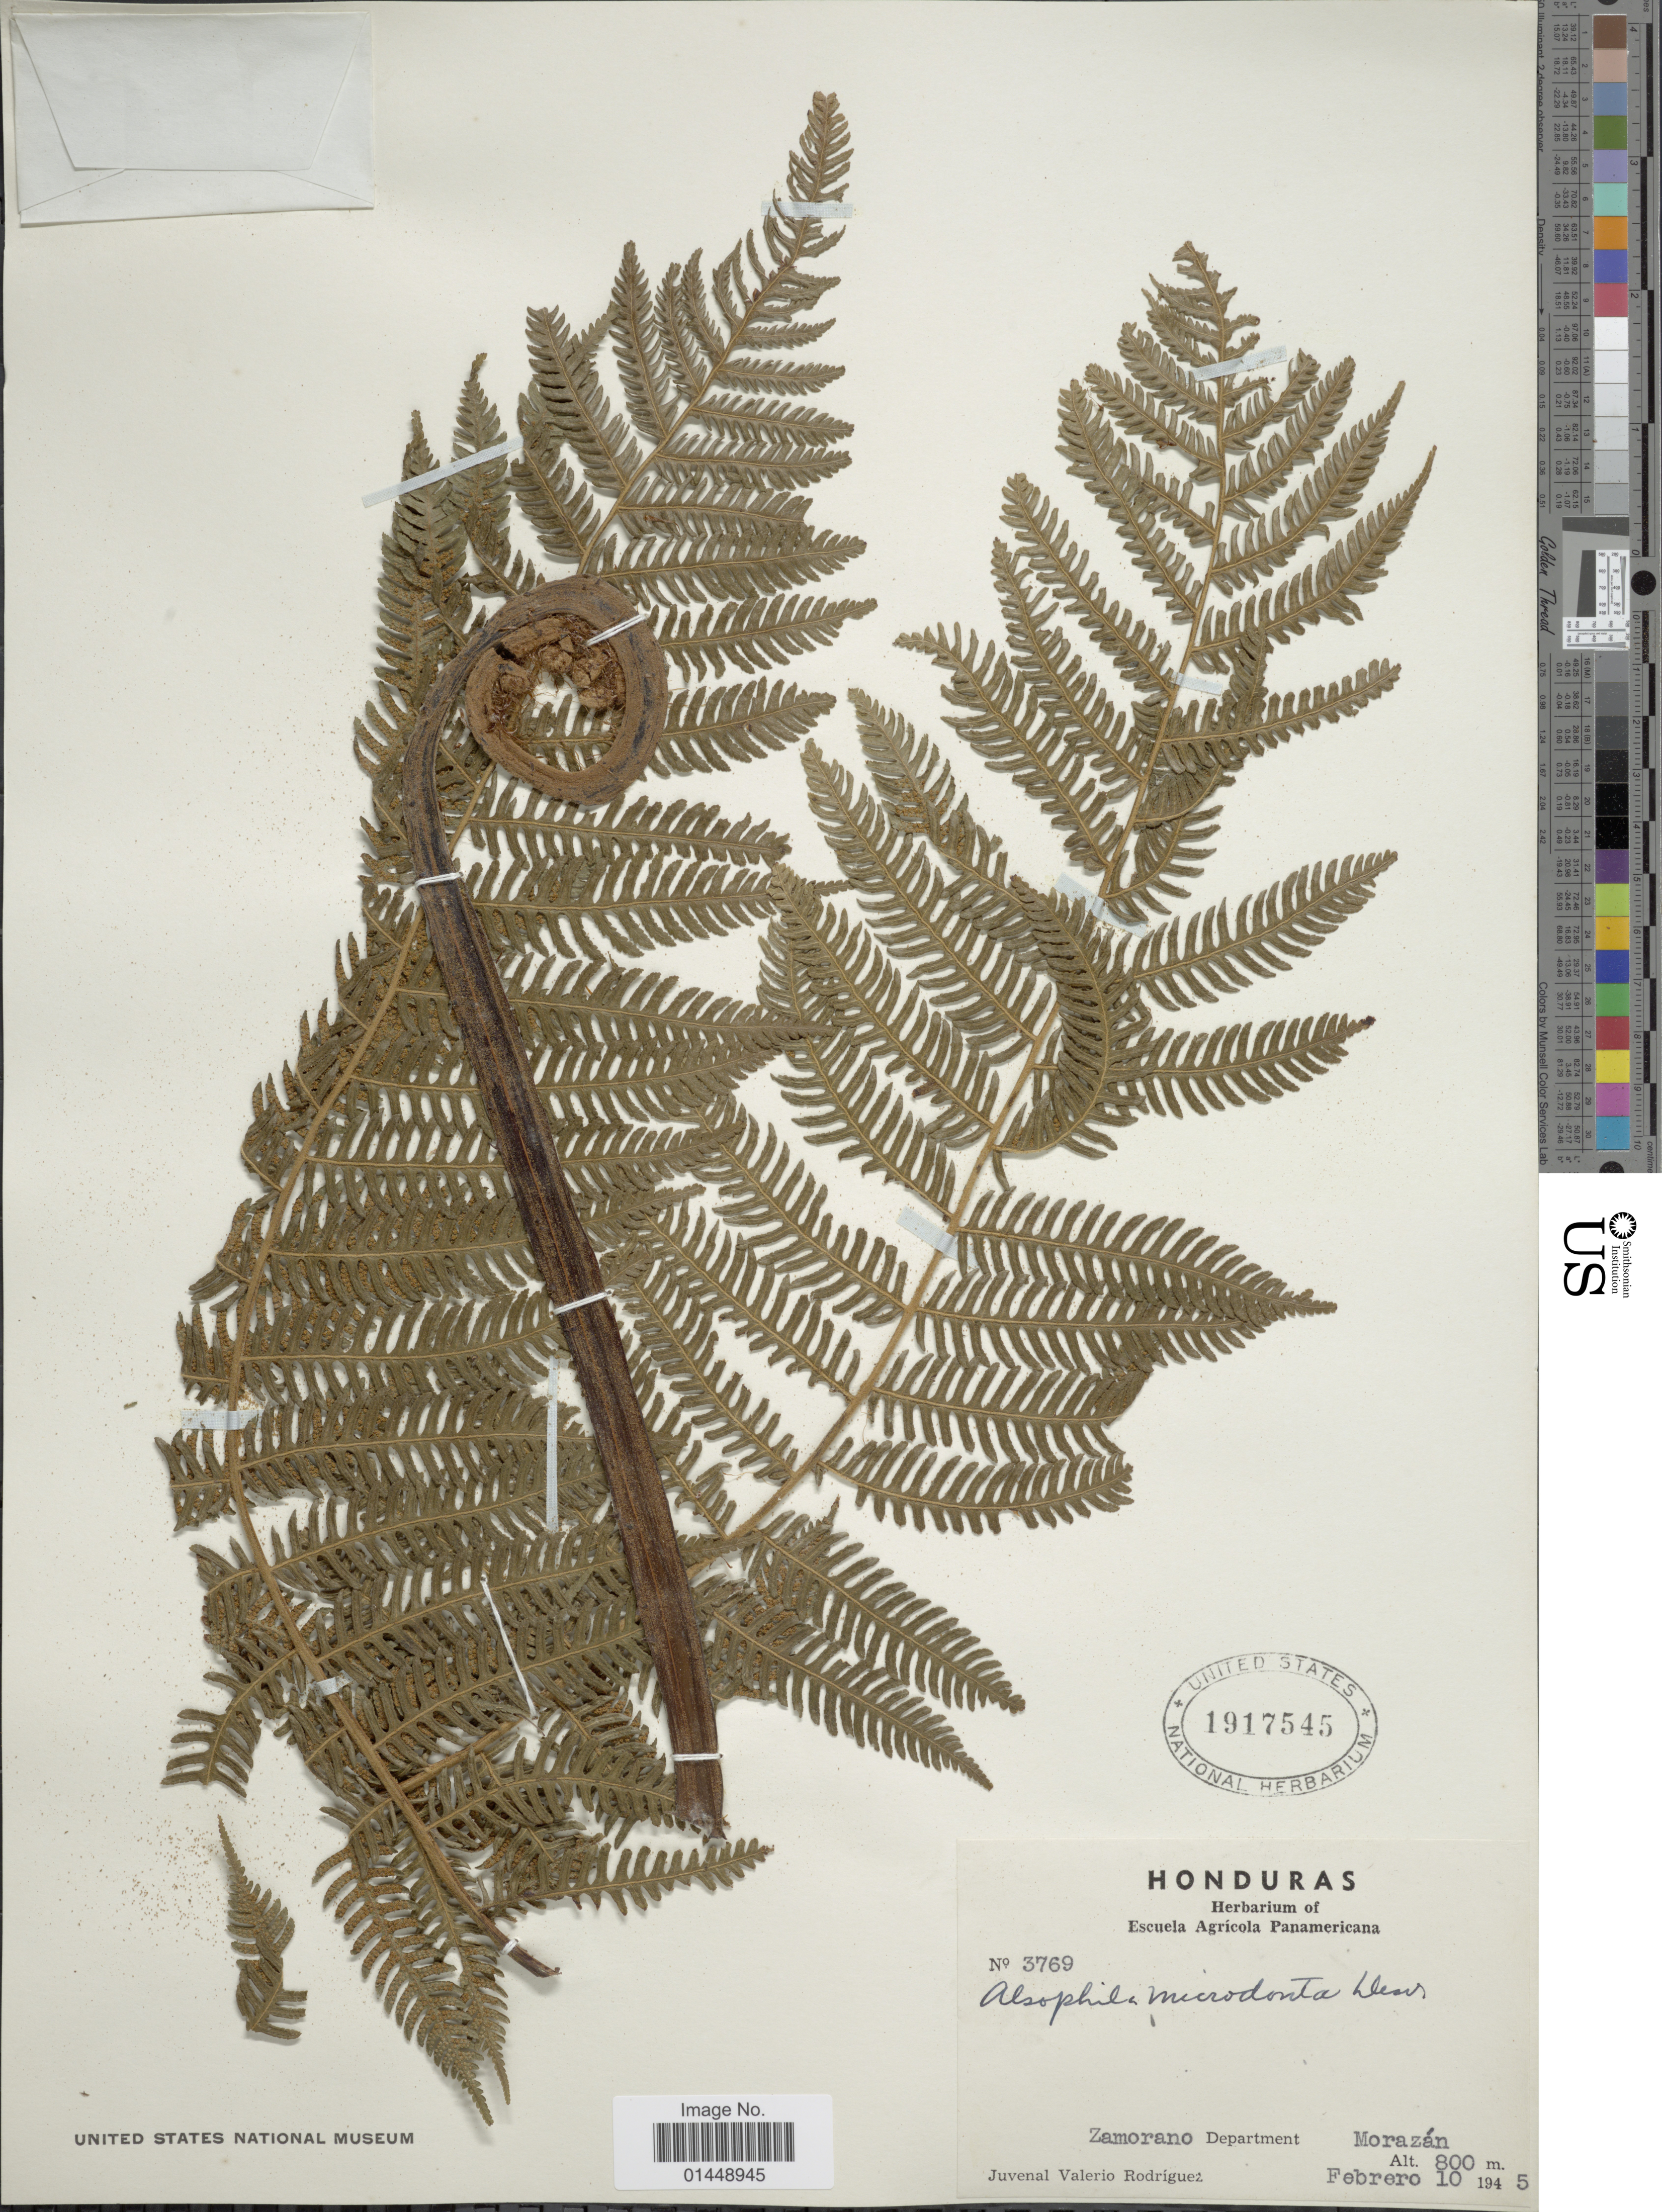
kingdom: Plantae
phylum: Tracheophyta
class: Polypodiopsida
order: Cyatheales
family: Cyatheaceae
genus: Cyathea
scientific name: Cyathea microdonta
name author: (Desv.) Domin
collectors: J. Rodriguez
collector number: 3769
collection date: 1945-02-10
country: Honduras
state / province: Fco. Morazán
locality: Zamorano Department, Morazán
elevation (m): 800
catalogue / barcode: US 1917545